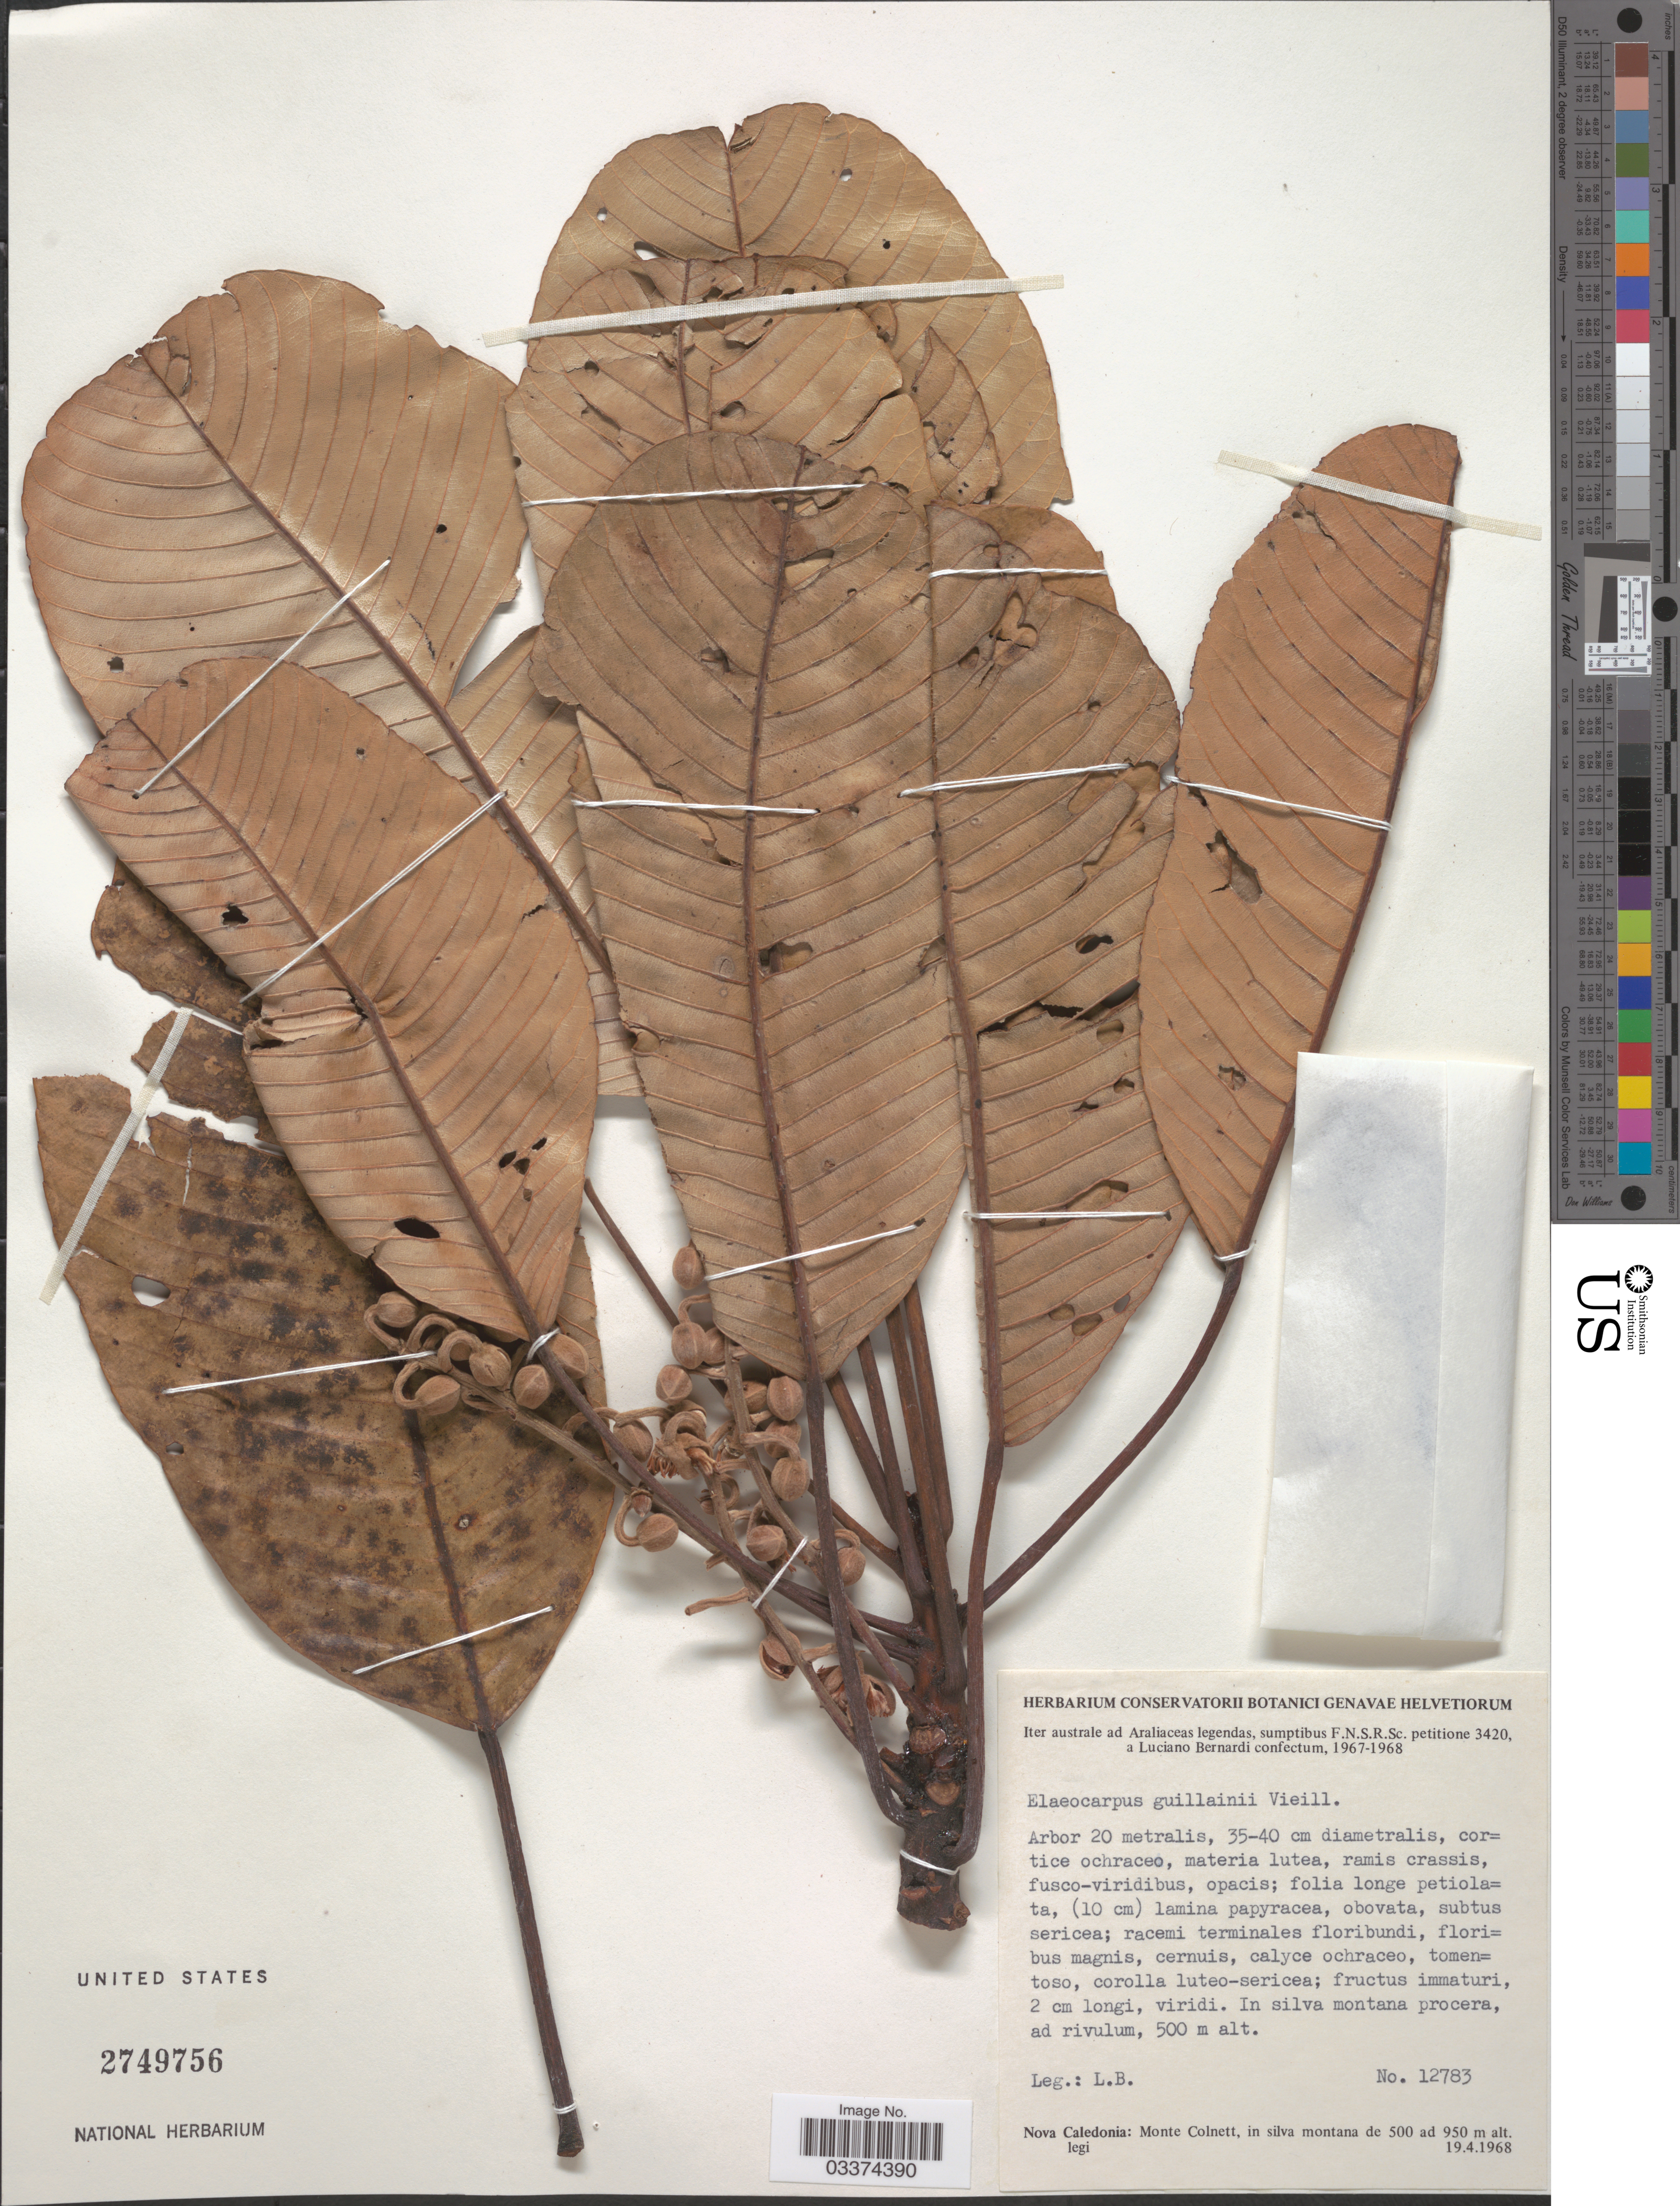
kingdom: Plantae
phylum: Tracheophyta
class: Magnoliopsida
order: Oxalidales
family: Elaeocarpaceae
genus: Elaeocarpus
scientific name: Elaeocarpus guillaumii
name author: Vieill.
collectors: L. Bernardi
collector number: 12783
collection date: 1968-04-19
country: New Caledonia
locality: Nova Caledonia: Monte Colnett.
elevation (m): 500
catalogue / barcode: US 2749756